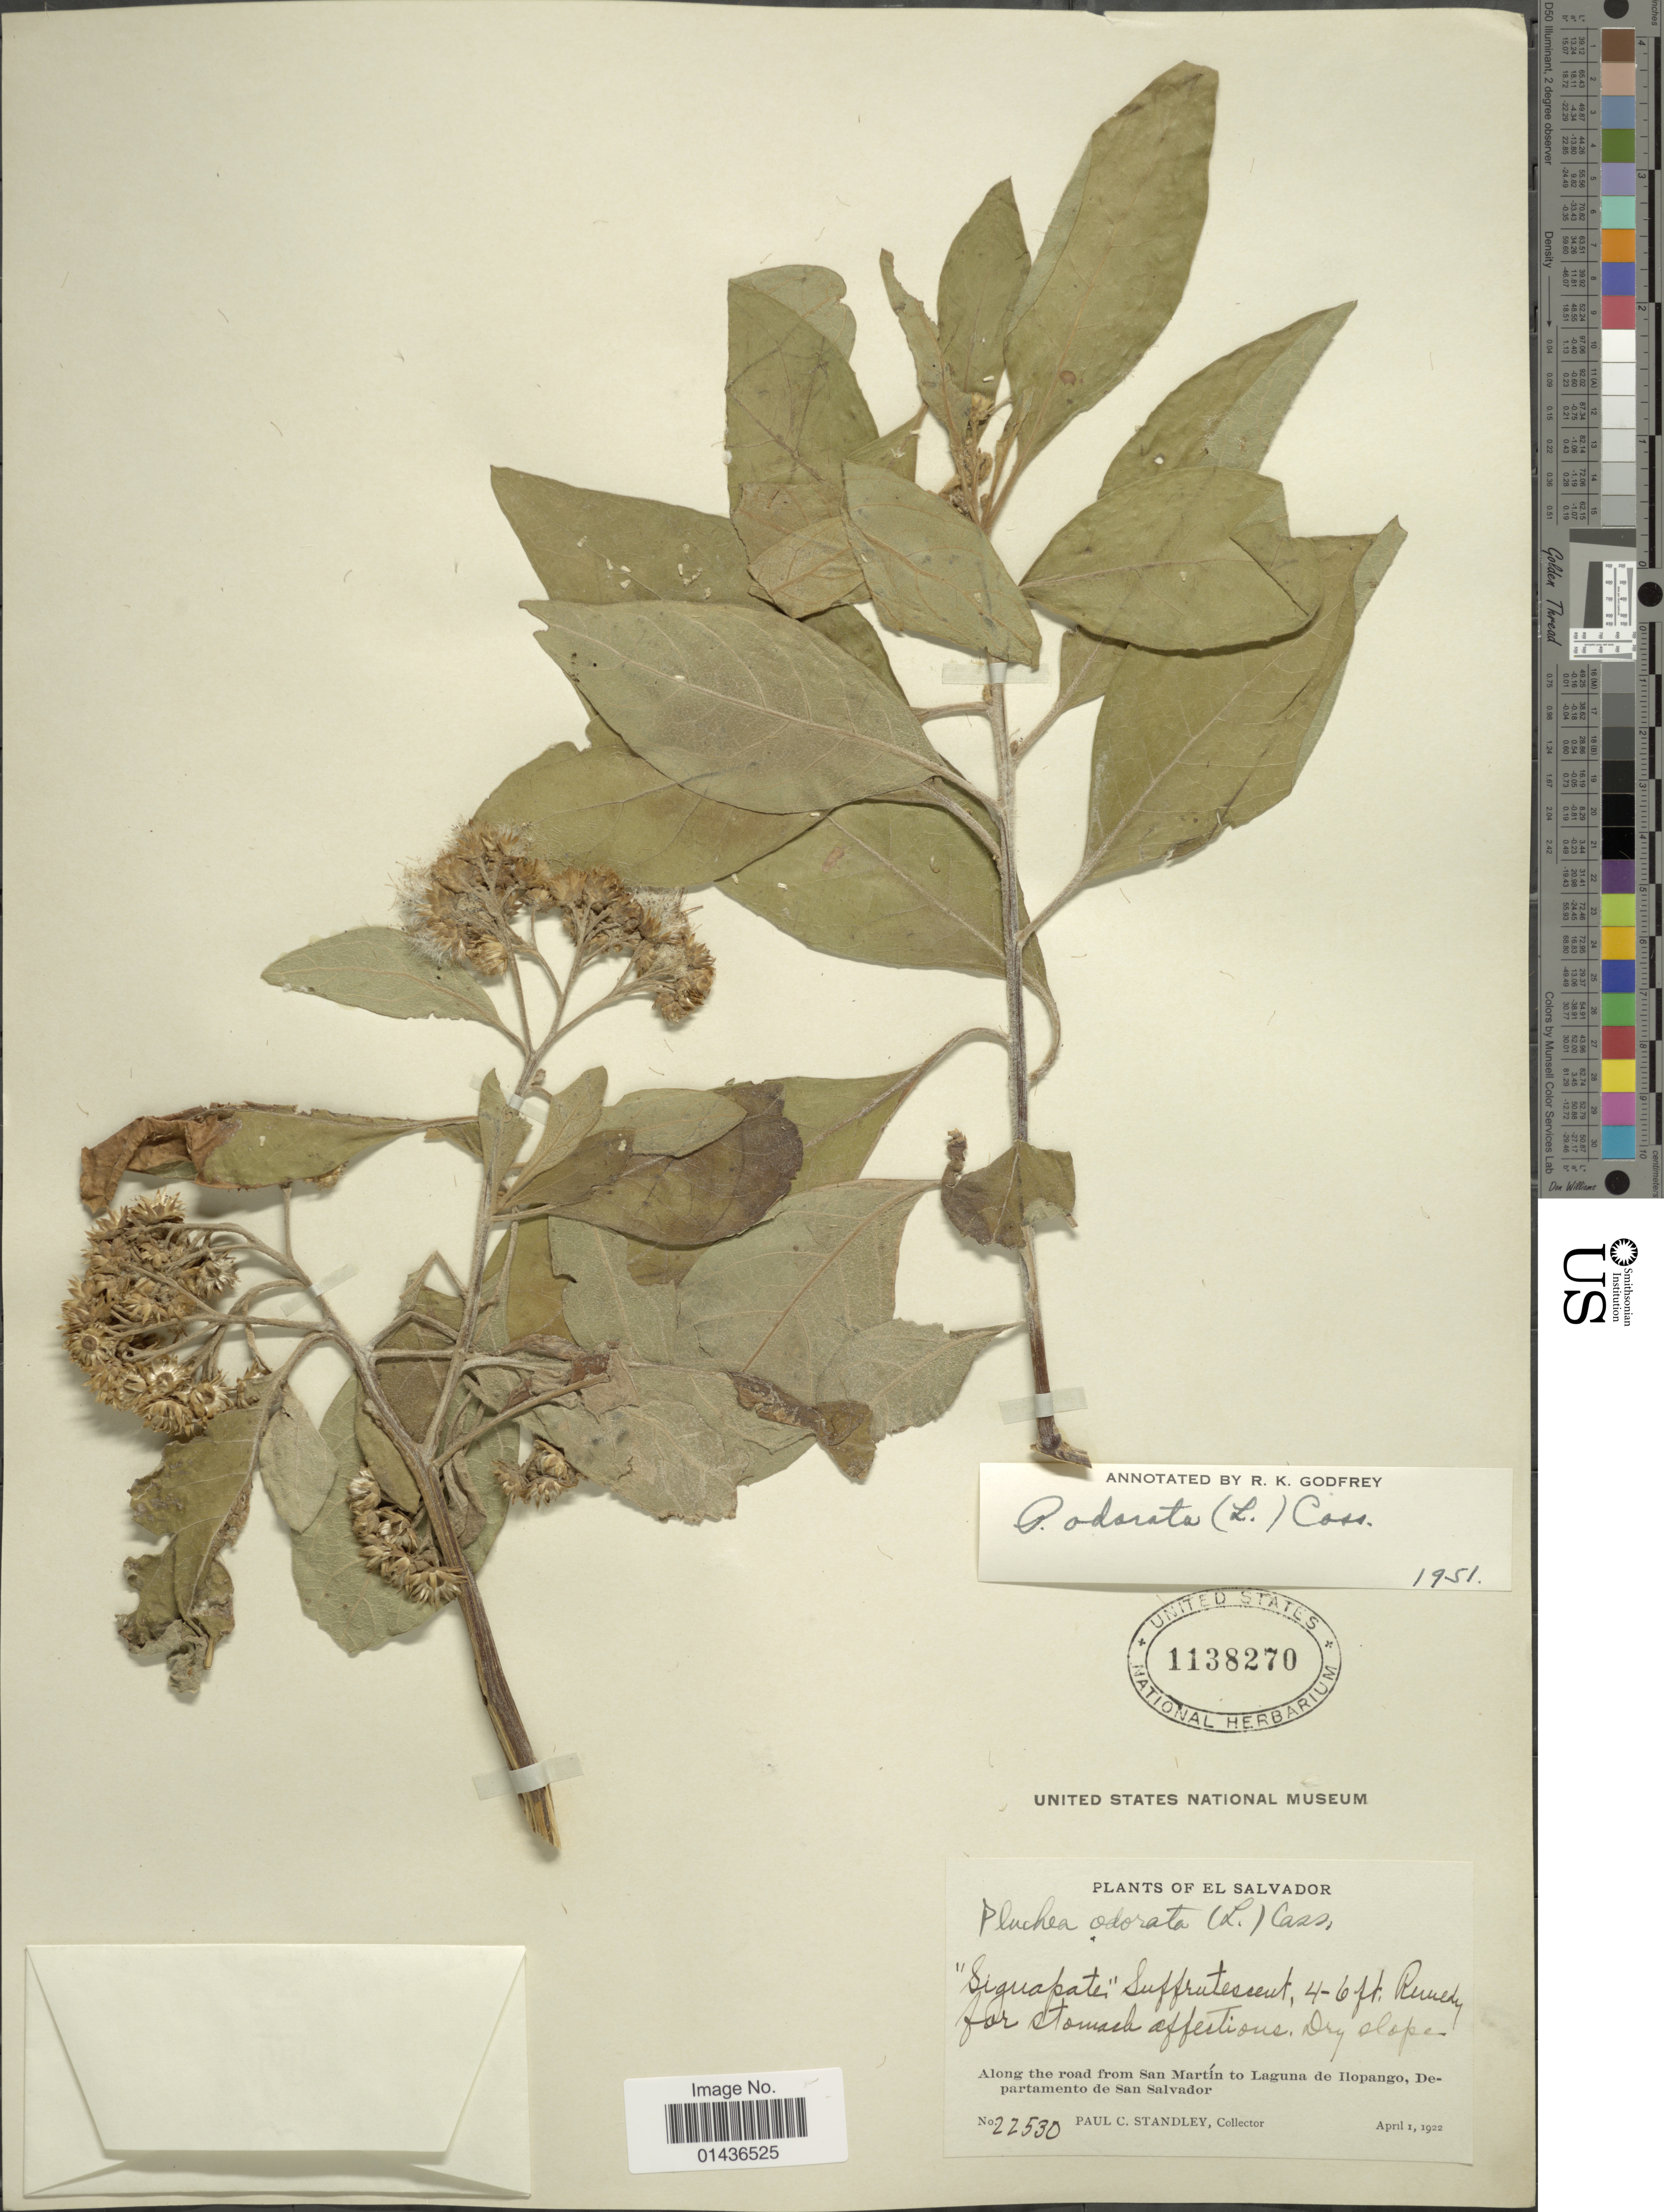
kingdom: Plantae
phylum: Tracheophyta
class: Magnoliopsida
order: Asterales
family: Asteraceae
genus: Pluchea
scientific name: Pluchea carolinensis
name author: (Jacq.) D. Don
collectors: P. C. Standley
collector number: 22530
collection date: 1922-04-01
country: El Salvador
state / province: San Salvador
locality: Along the road from San Martin to Laguna de Ilopango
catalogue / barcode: US 1138270